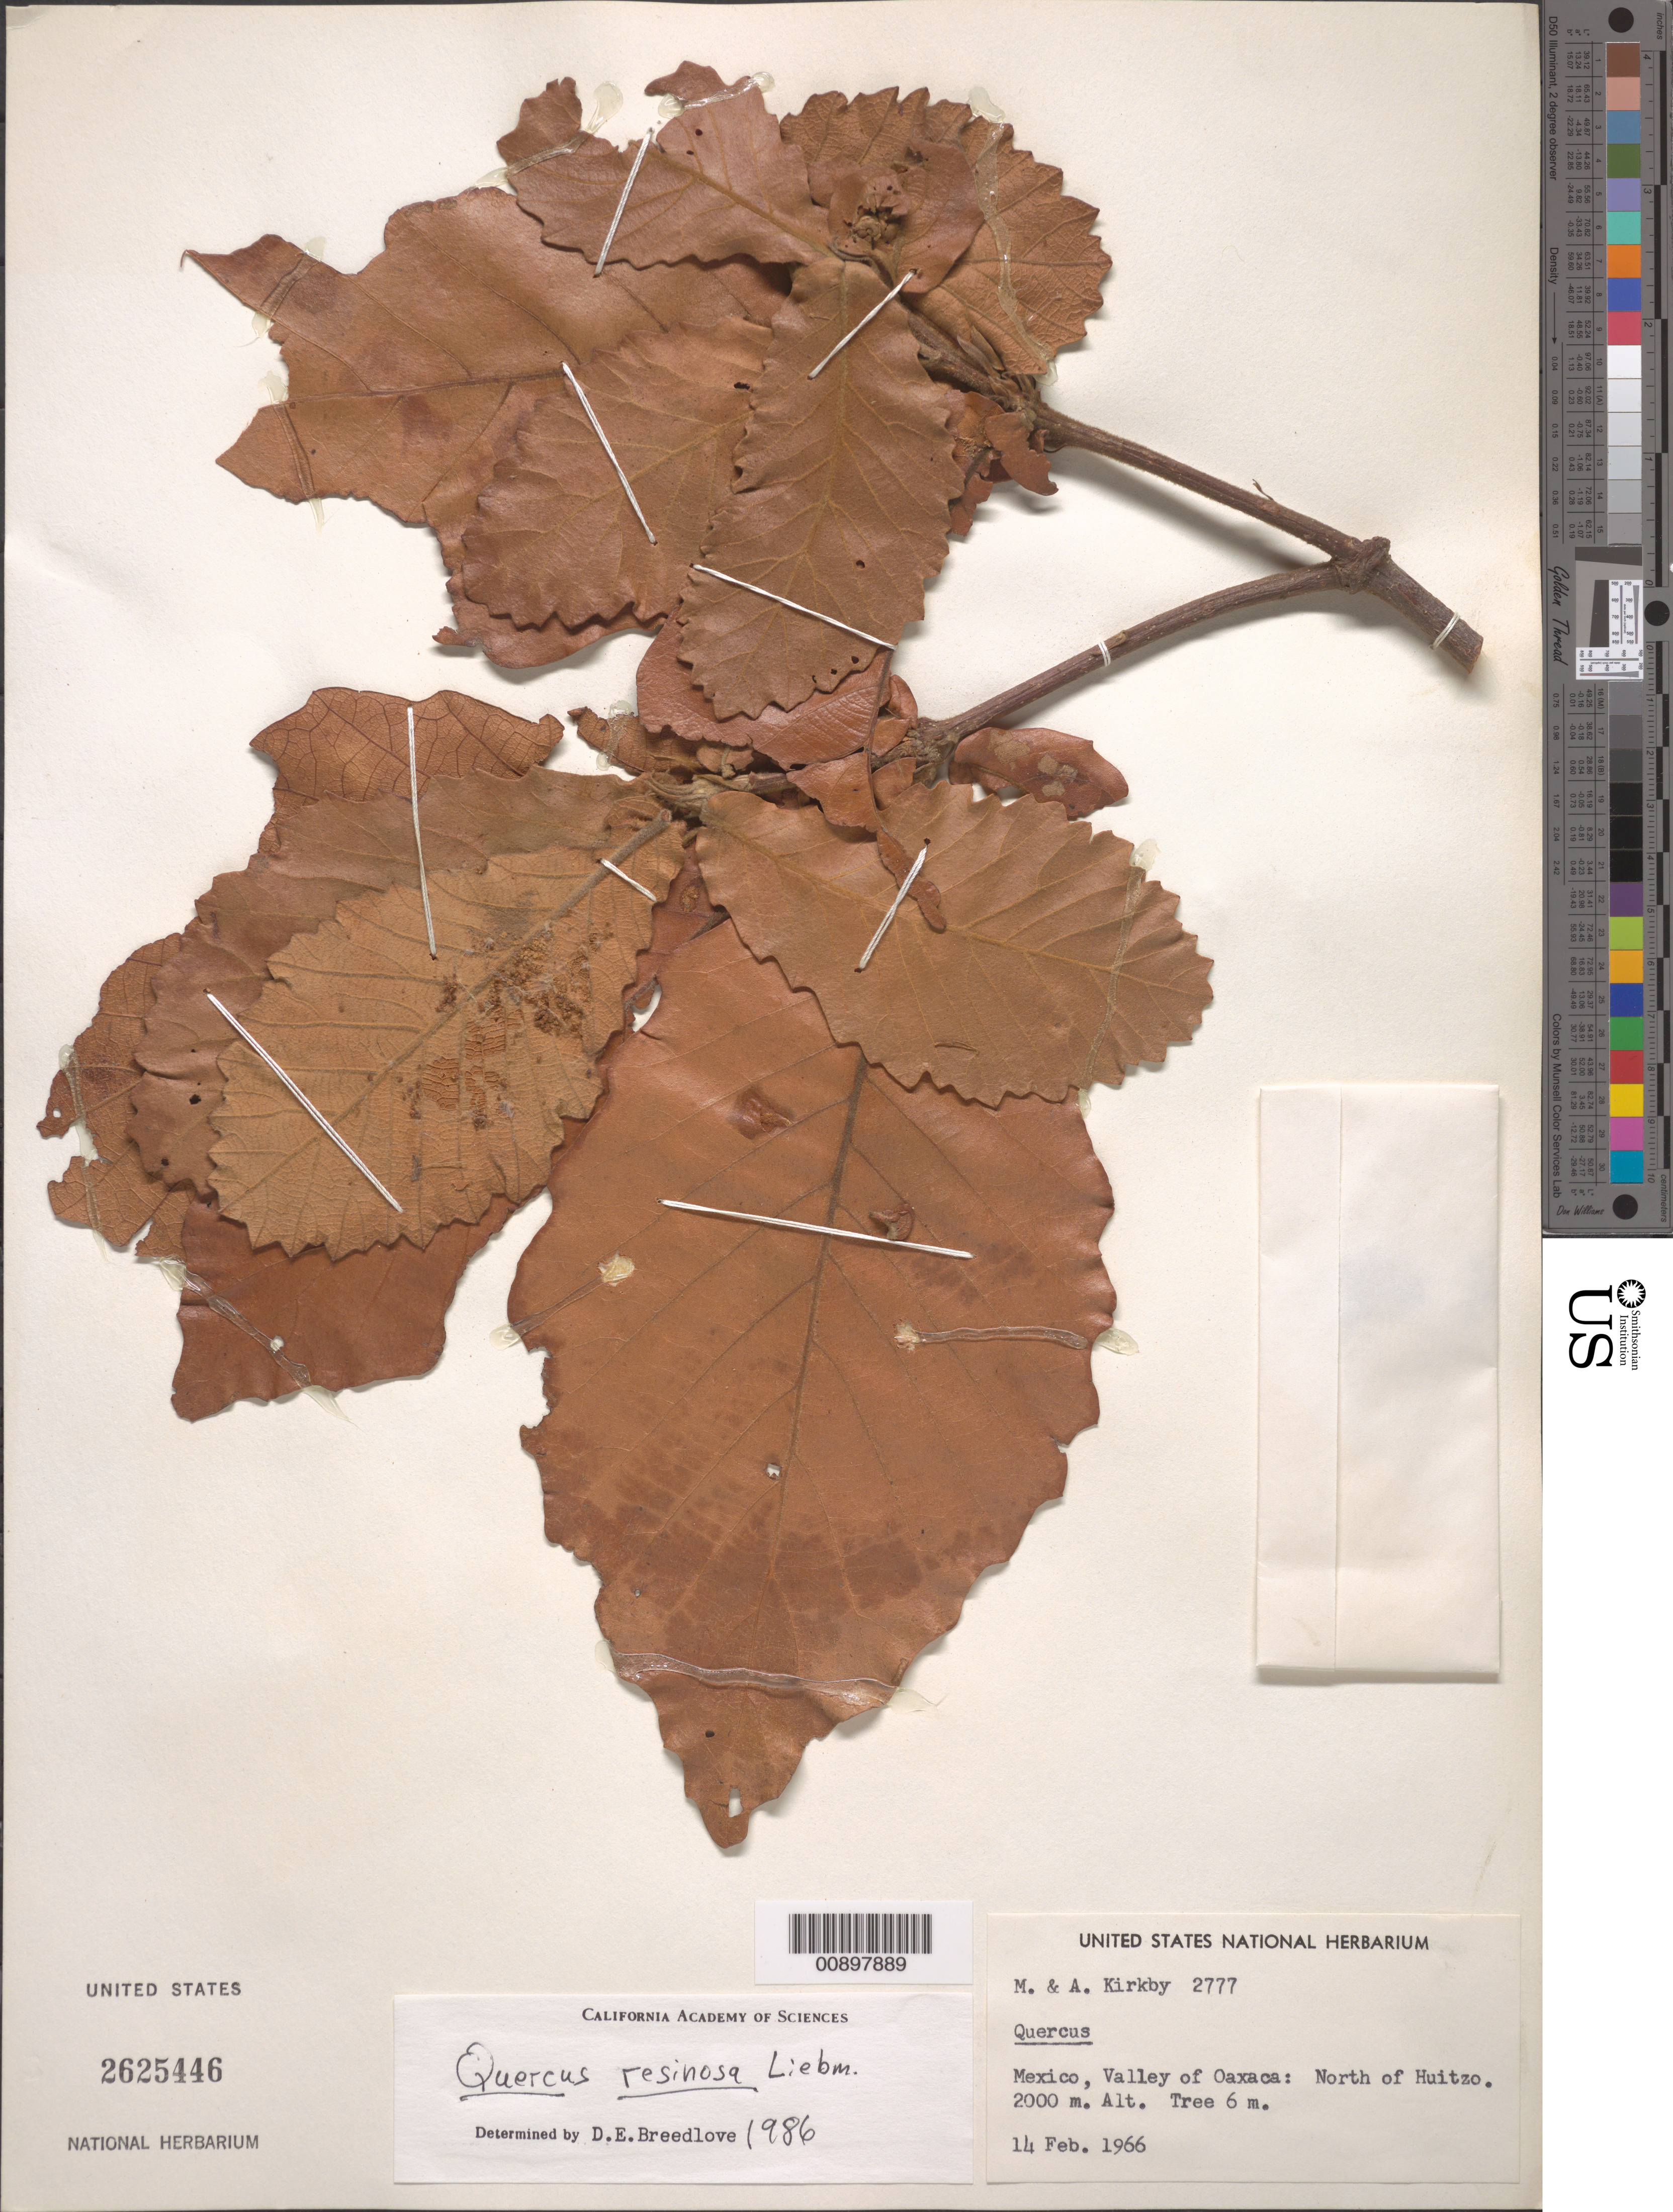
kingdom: Plantae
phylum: Tracheophyta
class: Magnoliopsida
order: Fagales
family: Fagaceae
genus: Quercus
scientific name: Quercus resinosa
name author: Liebm.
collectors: Kirkby, M. & A. Kirkby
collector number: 2777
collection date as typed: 14 Feb 1966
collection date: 1966-02-14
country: Mexico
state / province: Oaxaca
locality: Valley of Oaxaca: North of Huitzo.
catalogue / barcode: US 2625446